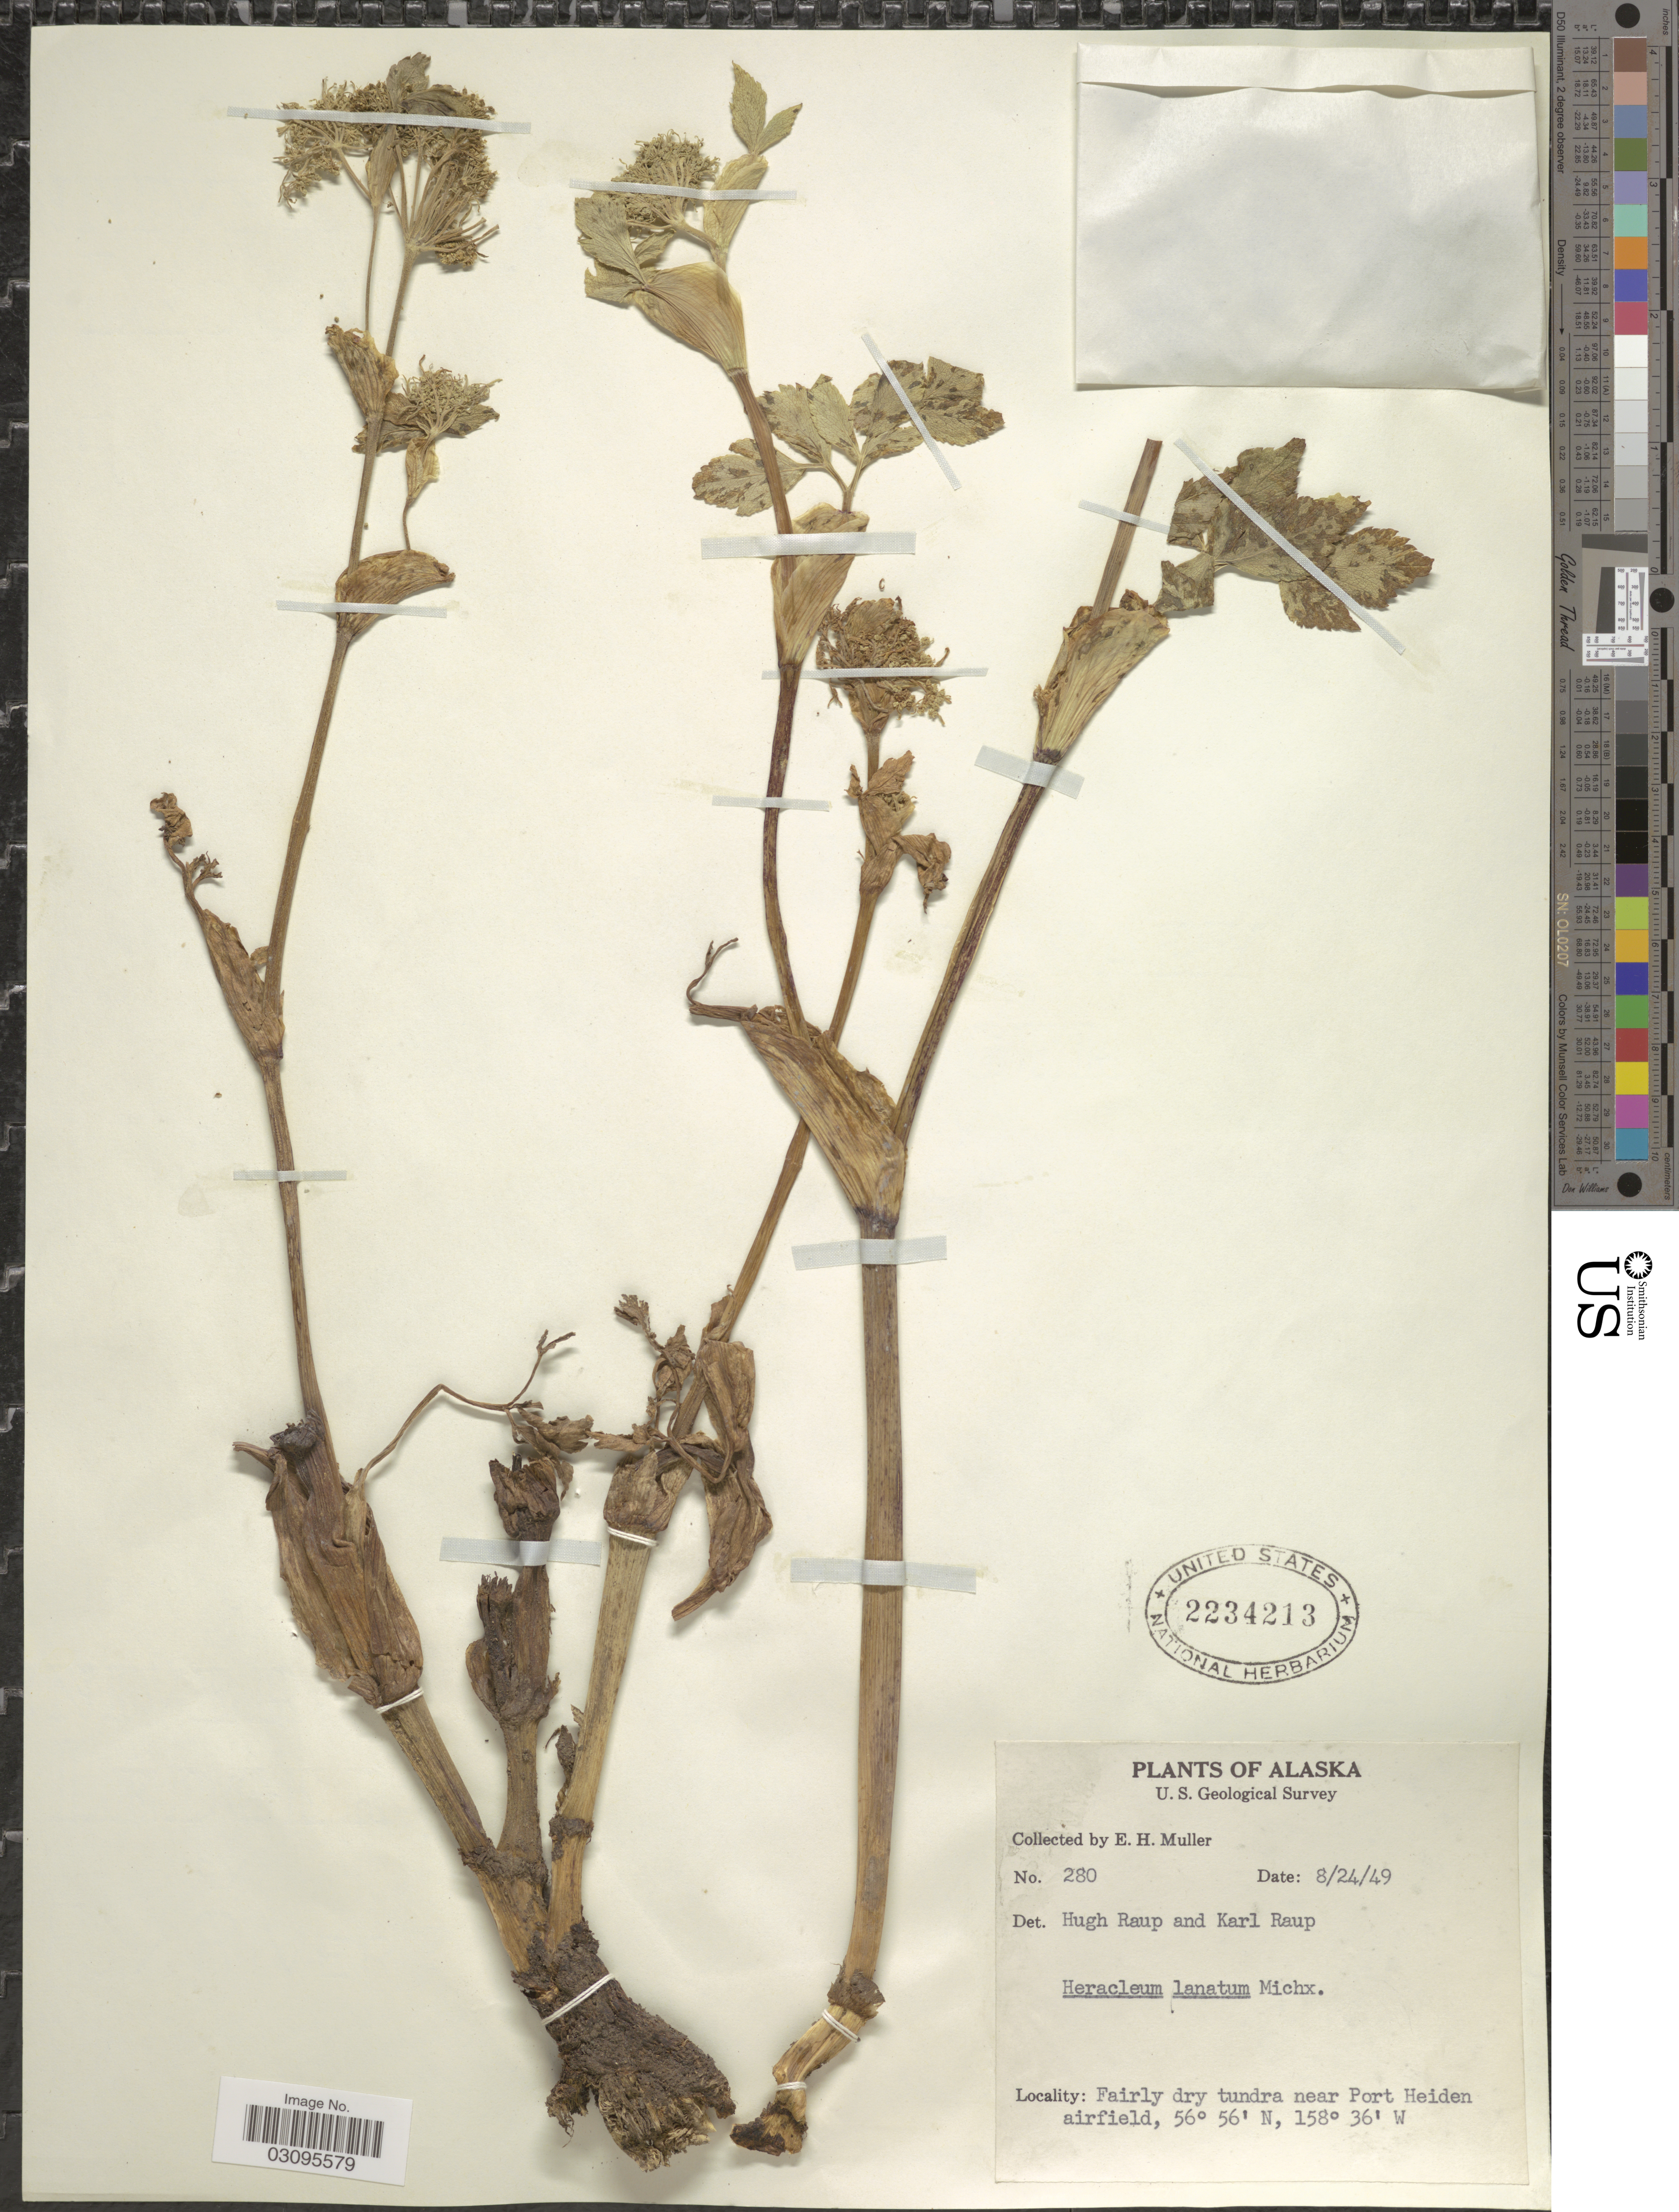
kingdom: Plantae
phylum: Tracheophyta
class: Magnoliopsida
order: Apiales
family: Apiaceae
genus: Heracleum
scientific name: Heracleum lanatum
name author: Michx.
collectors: E. H. Muller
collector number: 280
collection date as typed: Transcribed d/m/y: 24/8/49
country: United States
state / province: Alaska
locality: Fairly dry tundra near Port Heiden airfield.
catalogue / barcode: US 2234213